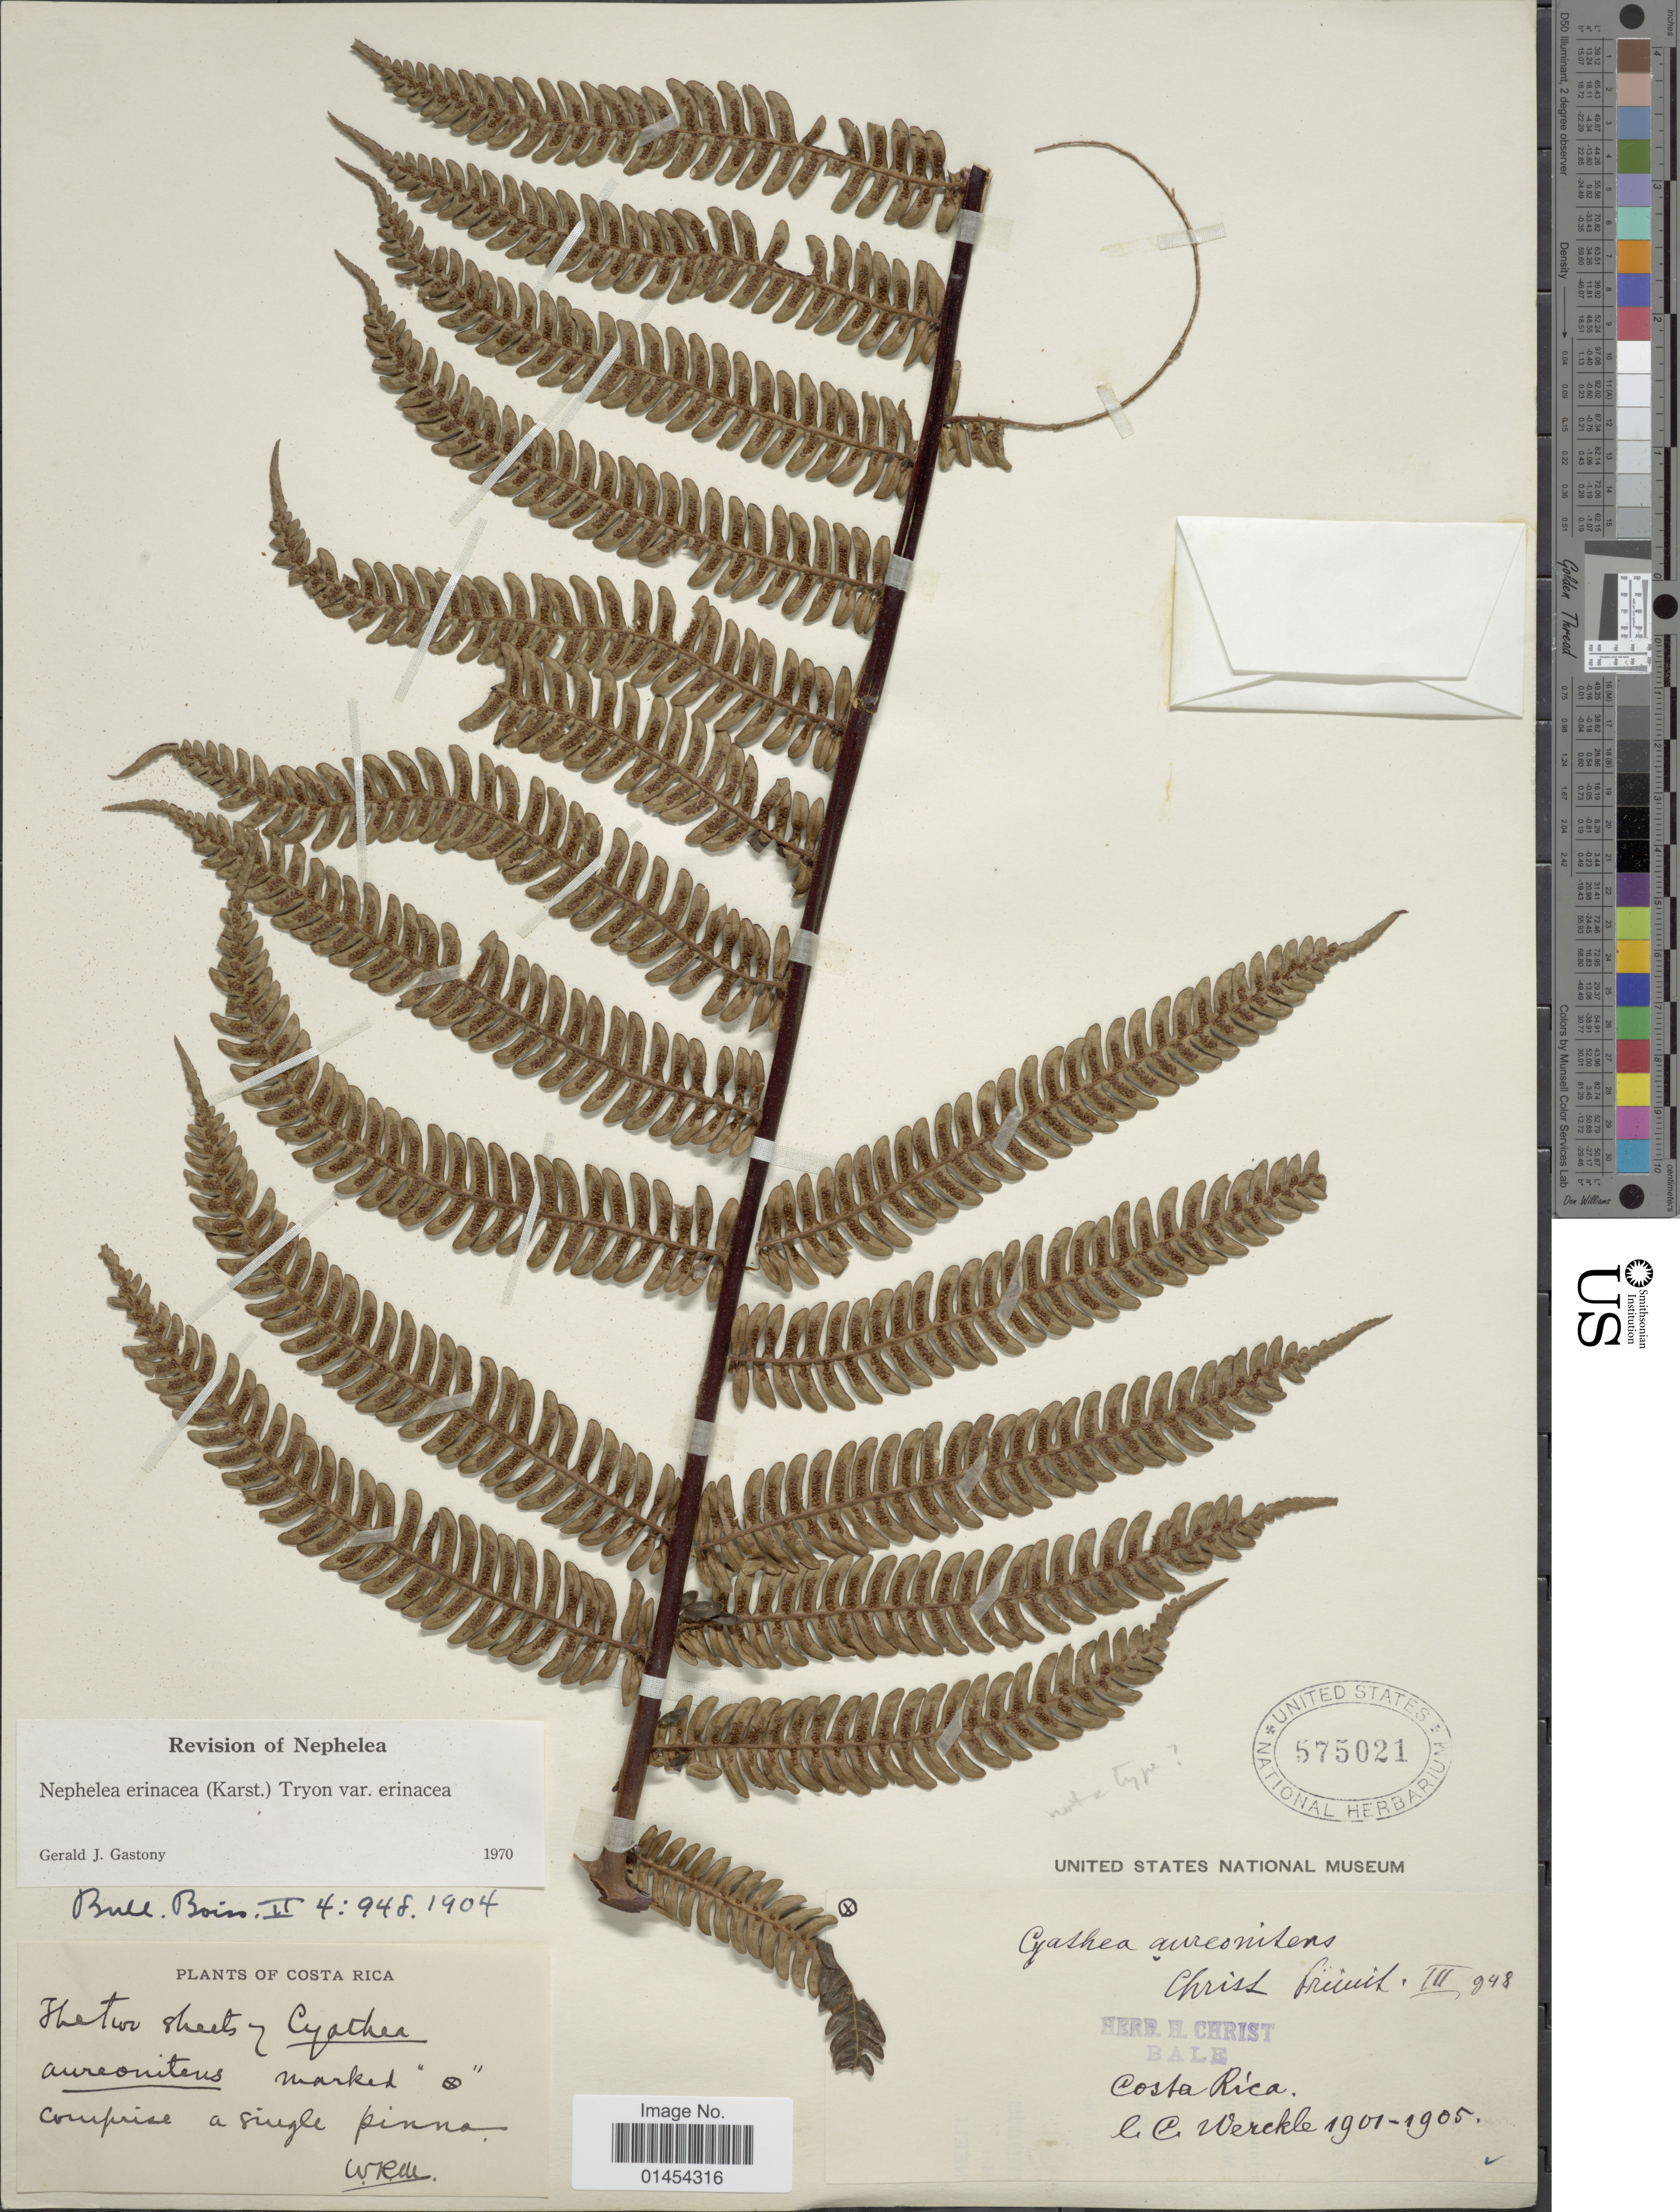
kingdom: Plantae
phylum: Tracheophyta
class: Polypodiopsida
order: Cyatheales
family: Cyatheaceae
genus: Alsophila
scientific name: Alsophila erinacea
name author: (H. Karst.) D.S. Conant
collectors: C. C Wercklé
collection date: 1901/1905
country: Costa Rica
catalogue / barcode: US 575021